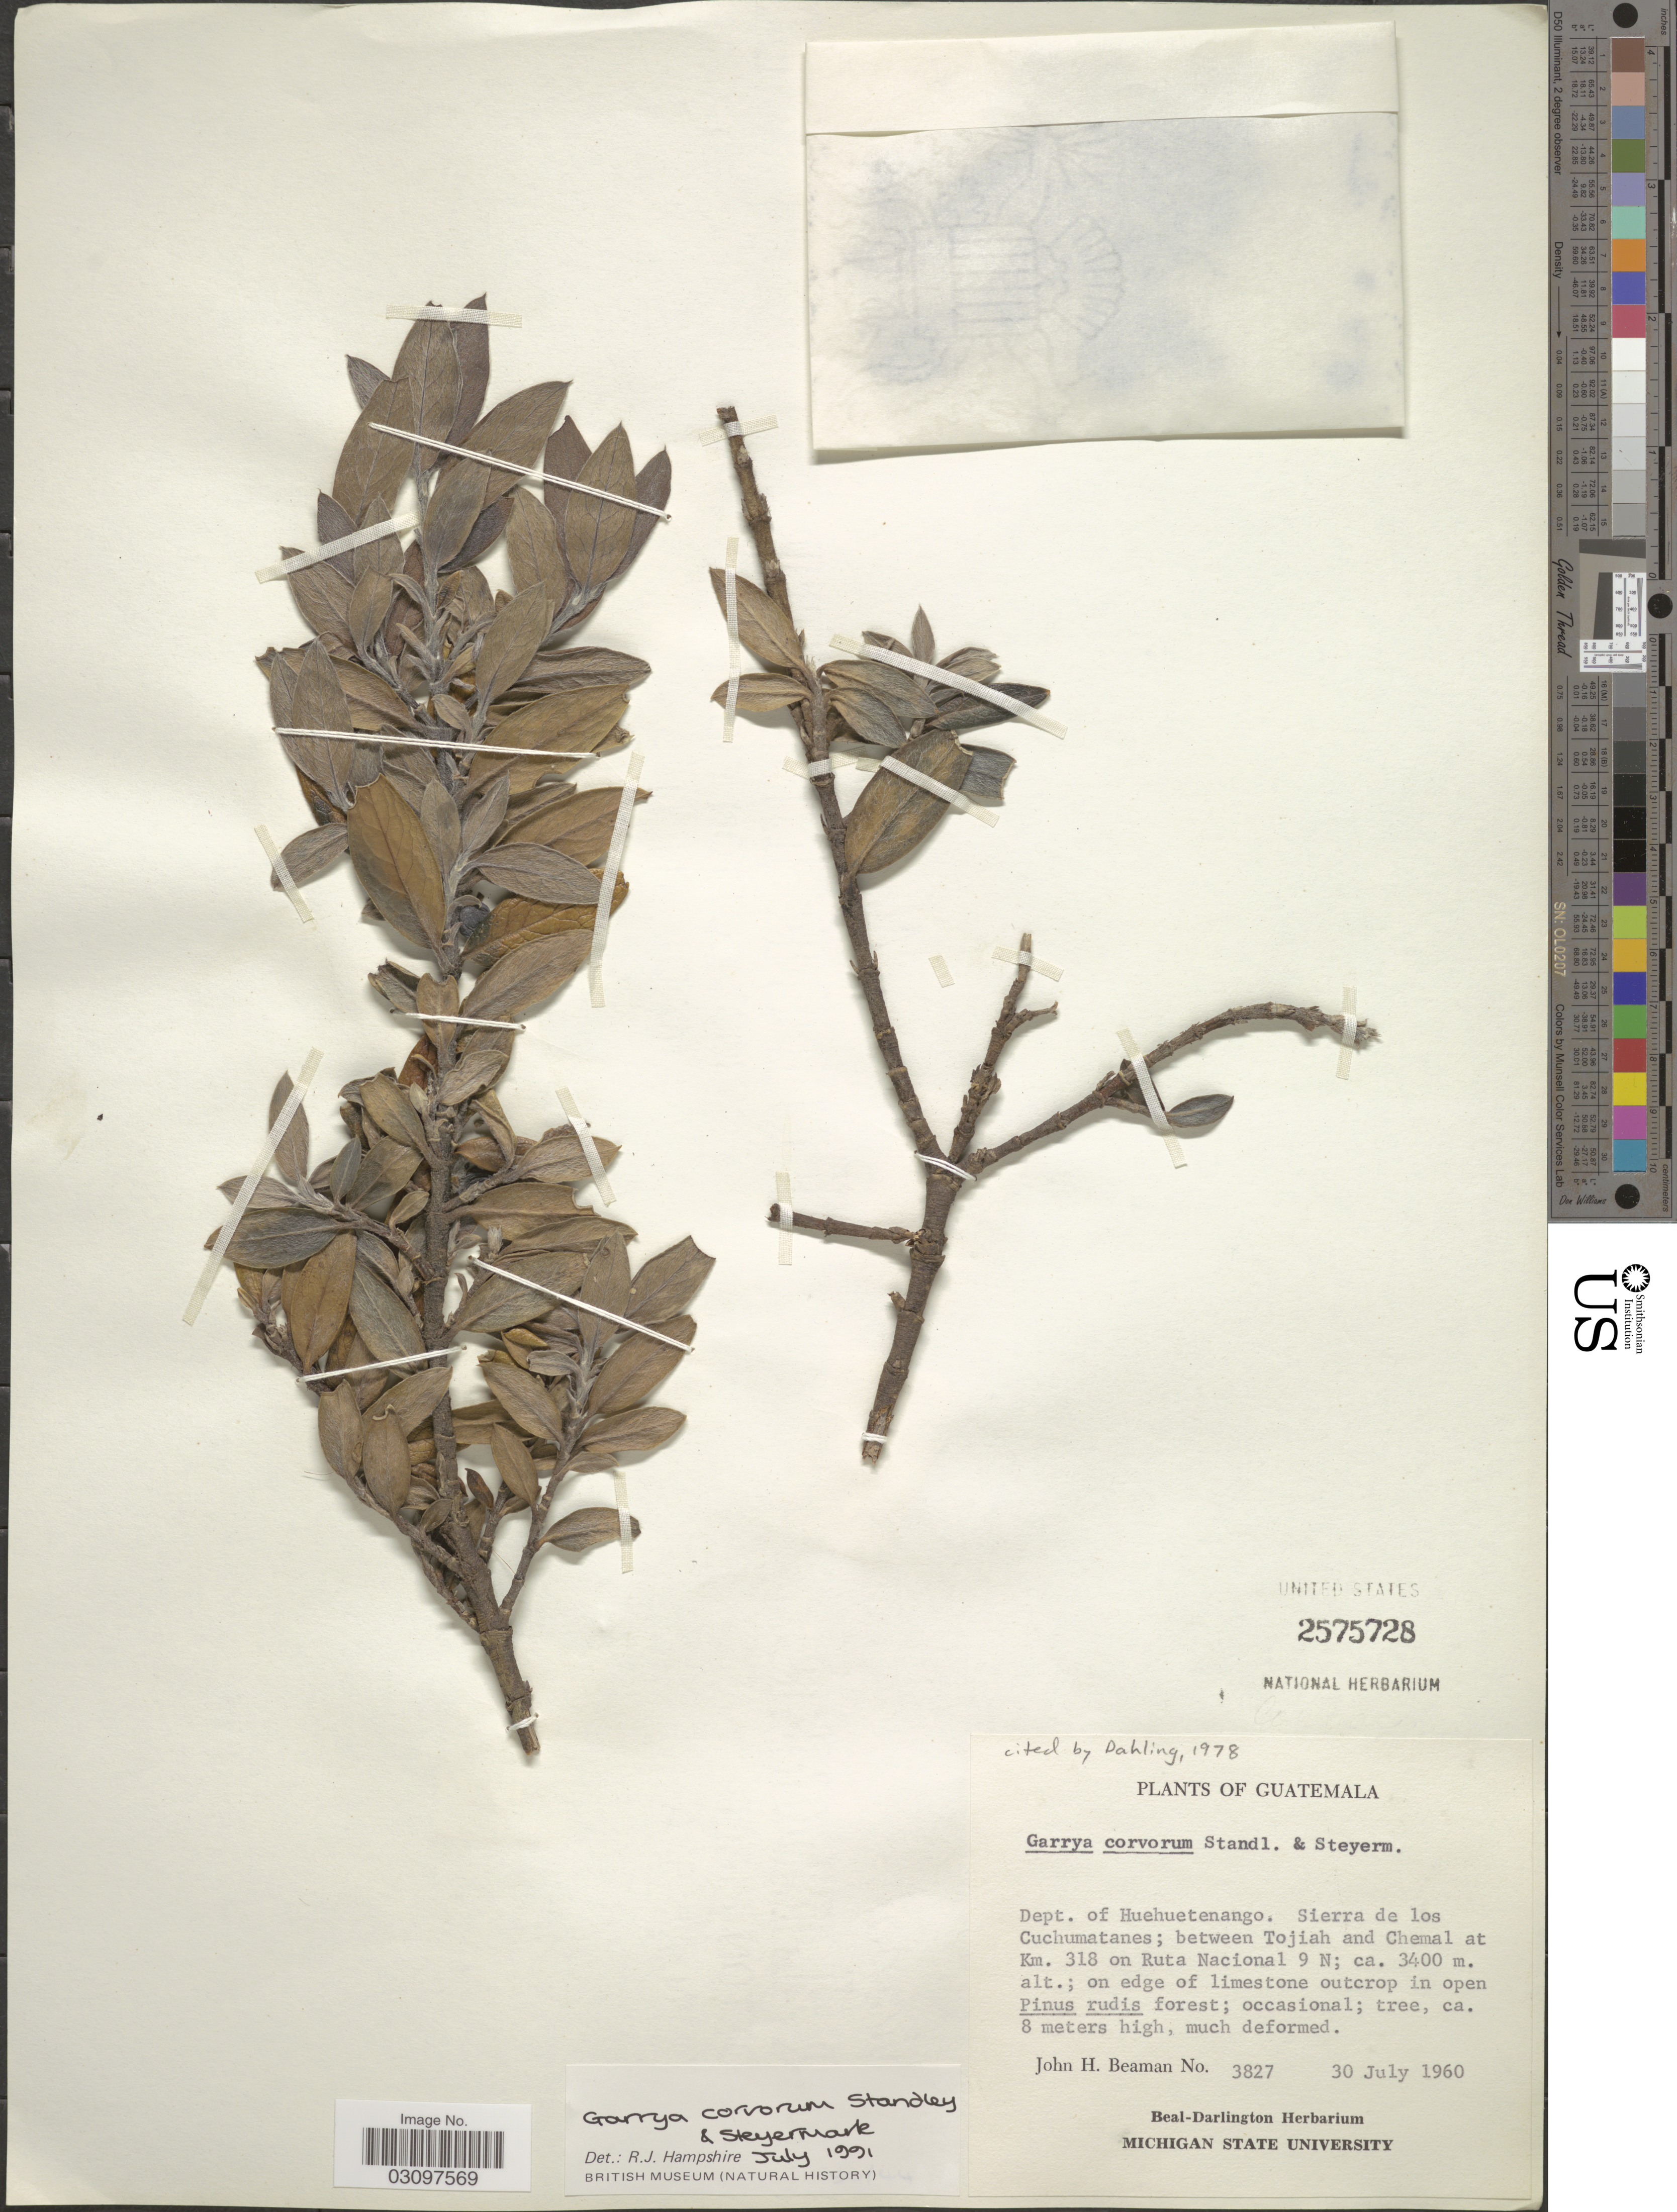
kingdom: Plantae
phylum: Tracheophyta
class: Magnoliopsida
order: Garryales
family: Garryaceae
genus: Garrya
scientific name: Garrya corvorum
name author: Standl. & Steyerm.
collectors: J. H. Beaman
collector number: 3827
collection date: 1960-07-30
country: Guatemala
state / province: Huehuetenango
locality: Dept. Huehuetenango, Sierra de los Cuchumatanes; between Tojiah and Chemal at Km. 318 on Ruta Nacional 9 N.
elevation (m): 3400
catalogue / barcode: US 2575728